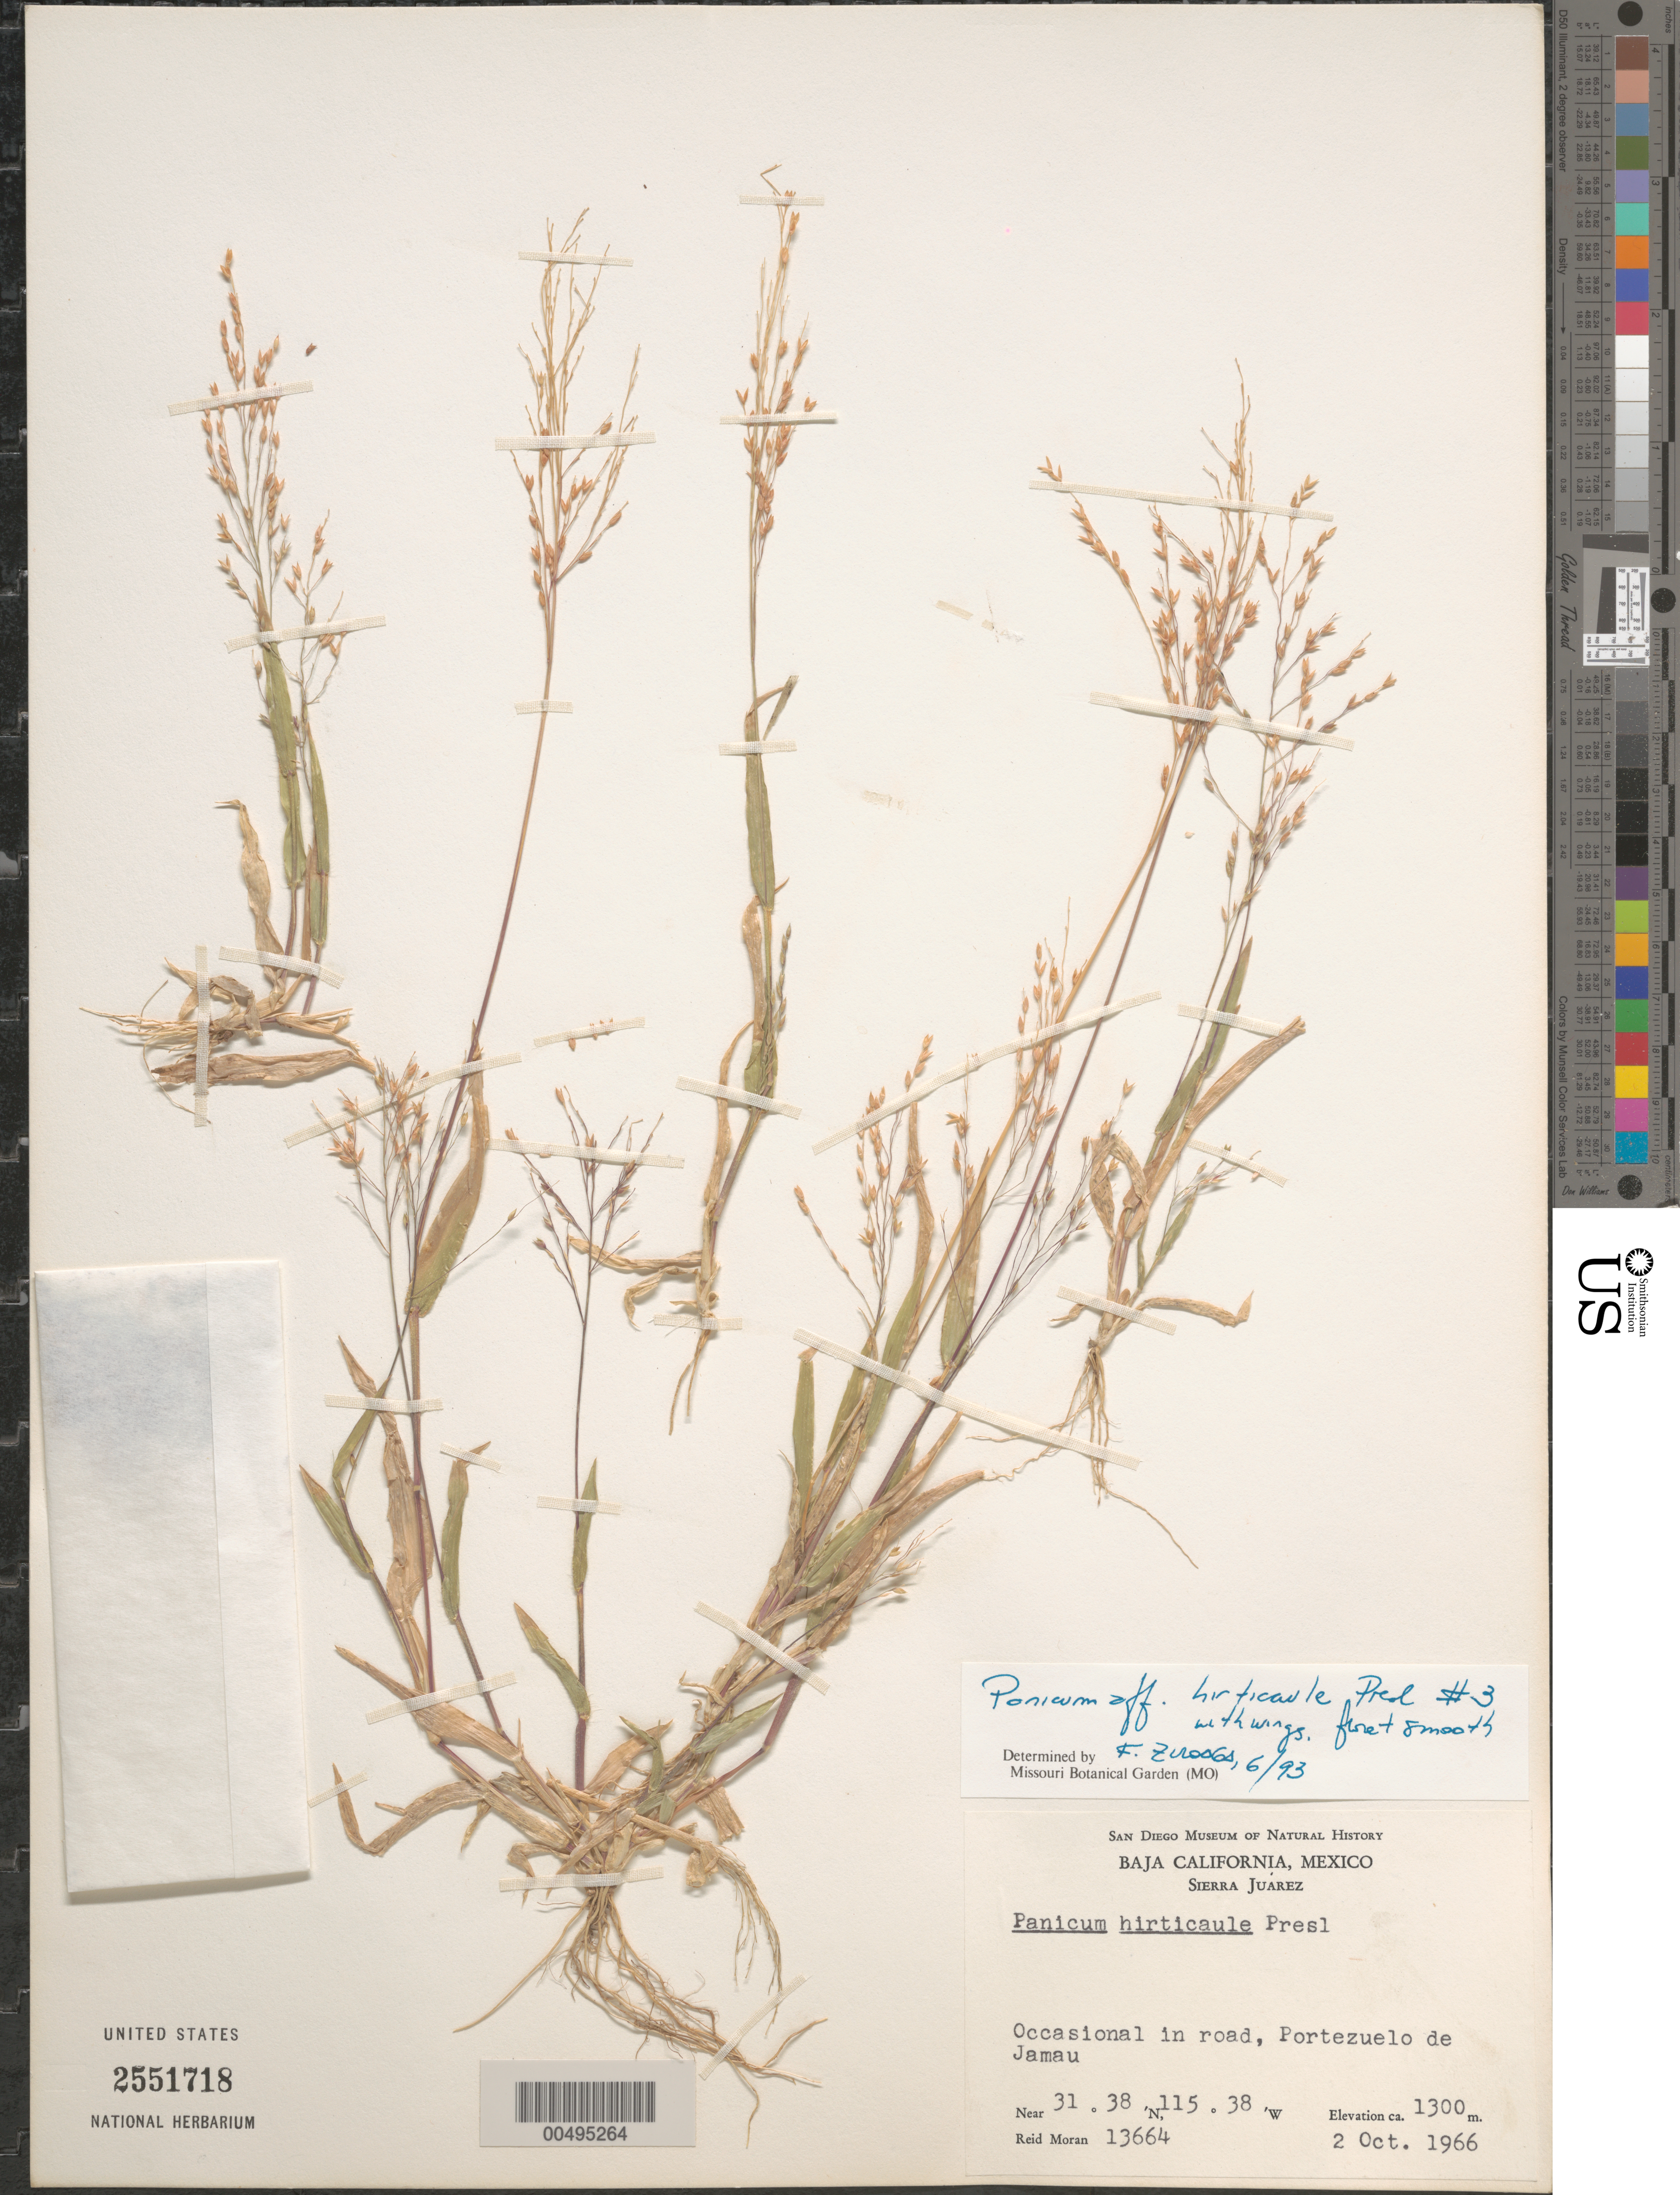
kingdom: Plantae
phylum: Tracheophyta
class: Liliopsida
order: Poales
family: Poaceae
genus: Panicum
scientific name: Panicum hirticaule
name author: J. Presl in C. Presl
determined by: Zuloaga, F. O.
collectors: R. V. Moran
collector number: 13664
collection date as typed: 2 Oct 1966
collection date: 1966-10-02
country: Mexico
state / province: Baja California Norte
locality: Sierra Juarez, in road, Portezuelo de Jamau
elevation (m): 1300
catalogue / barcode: US 2551718